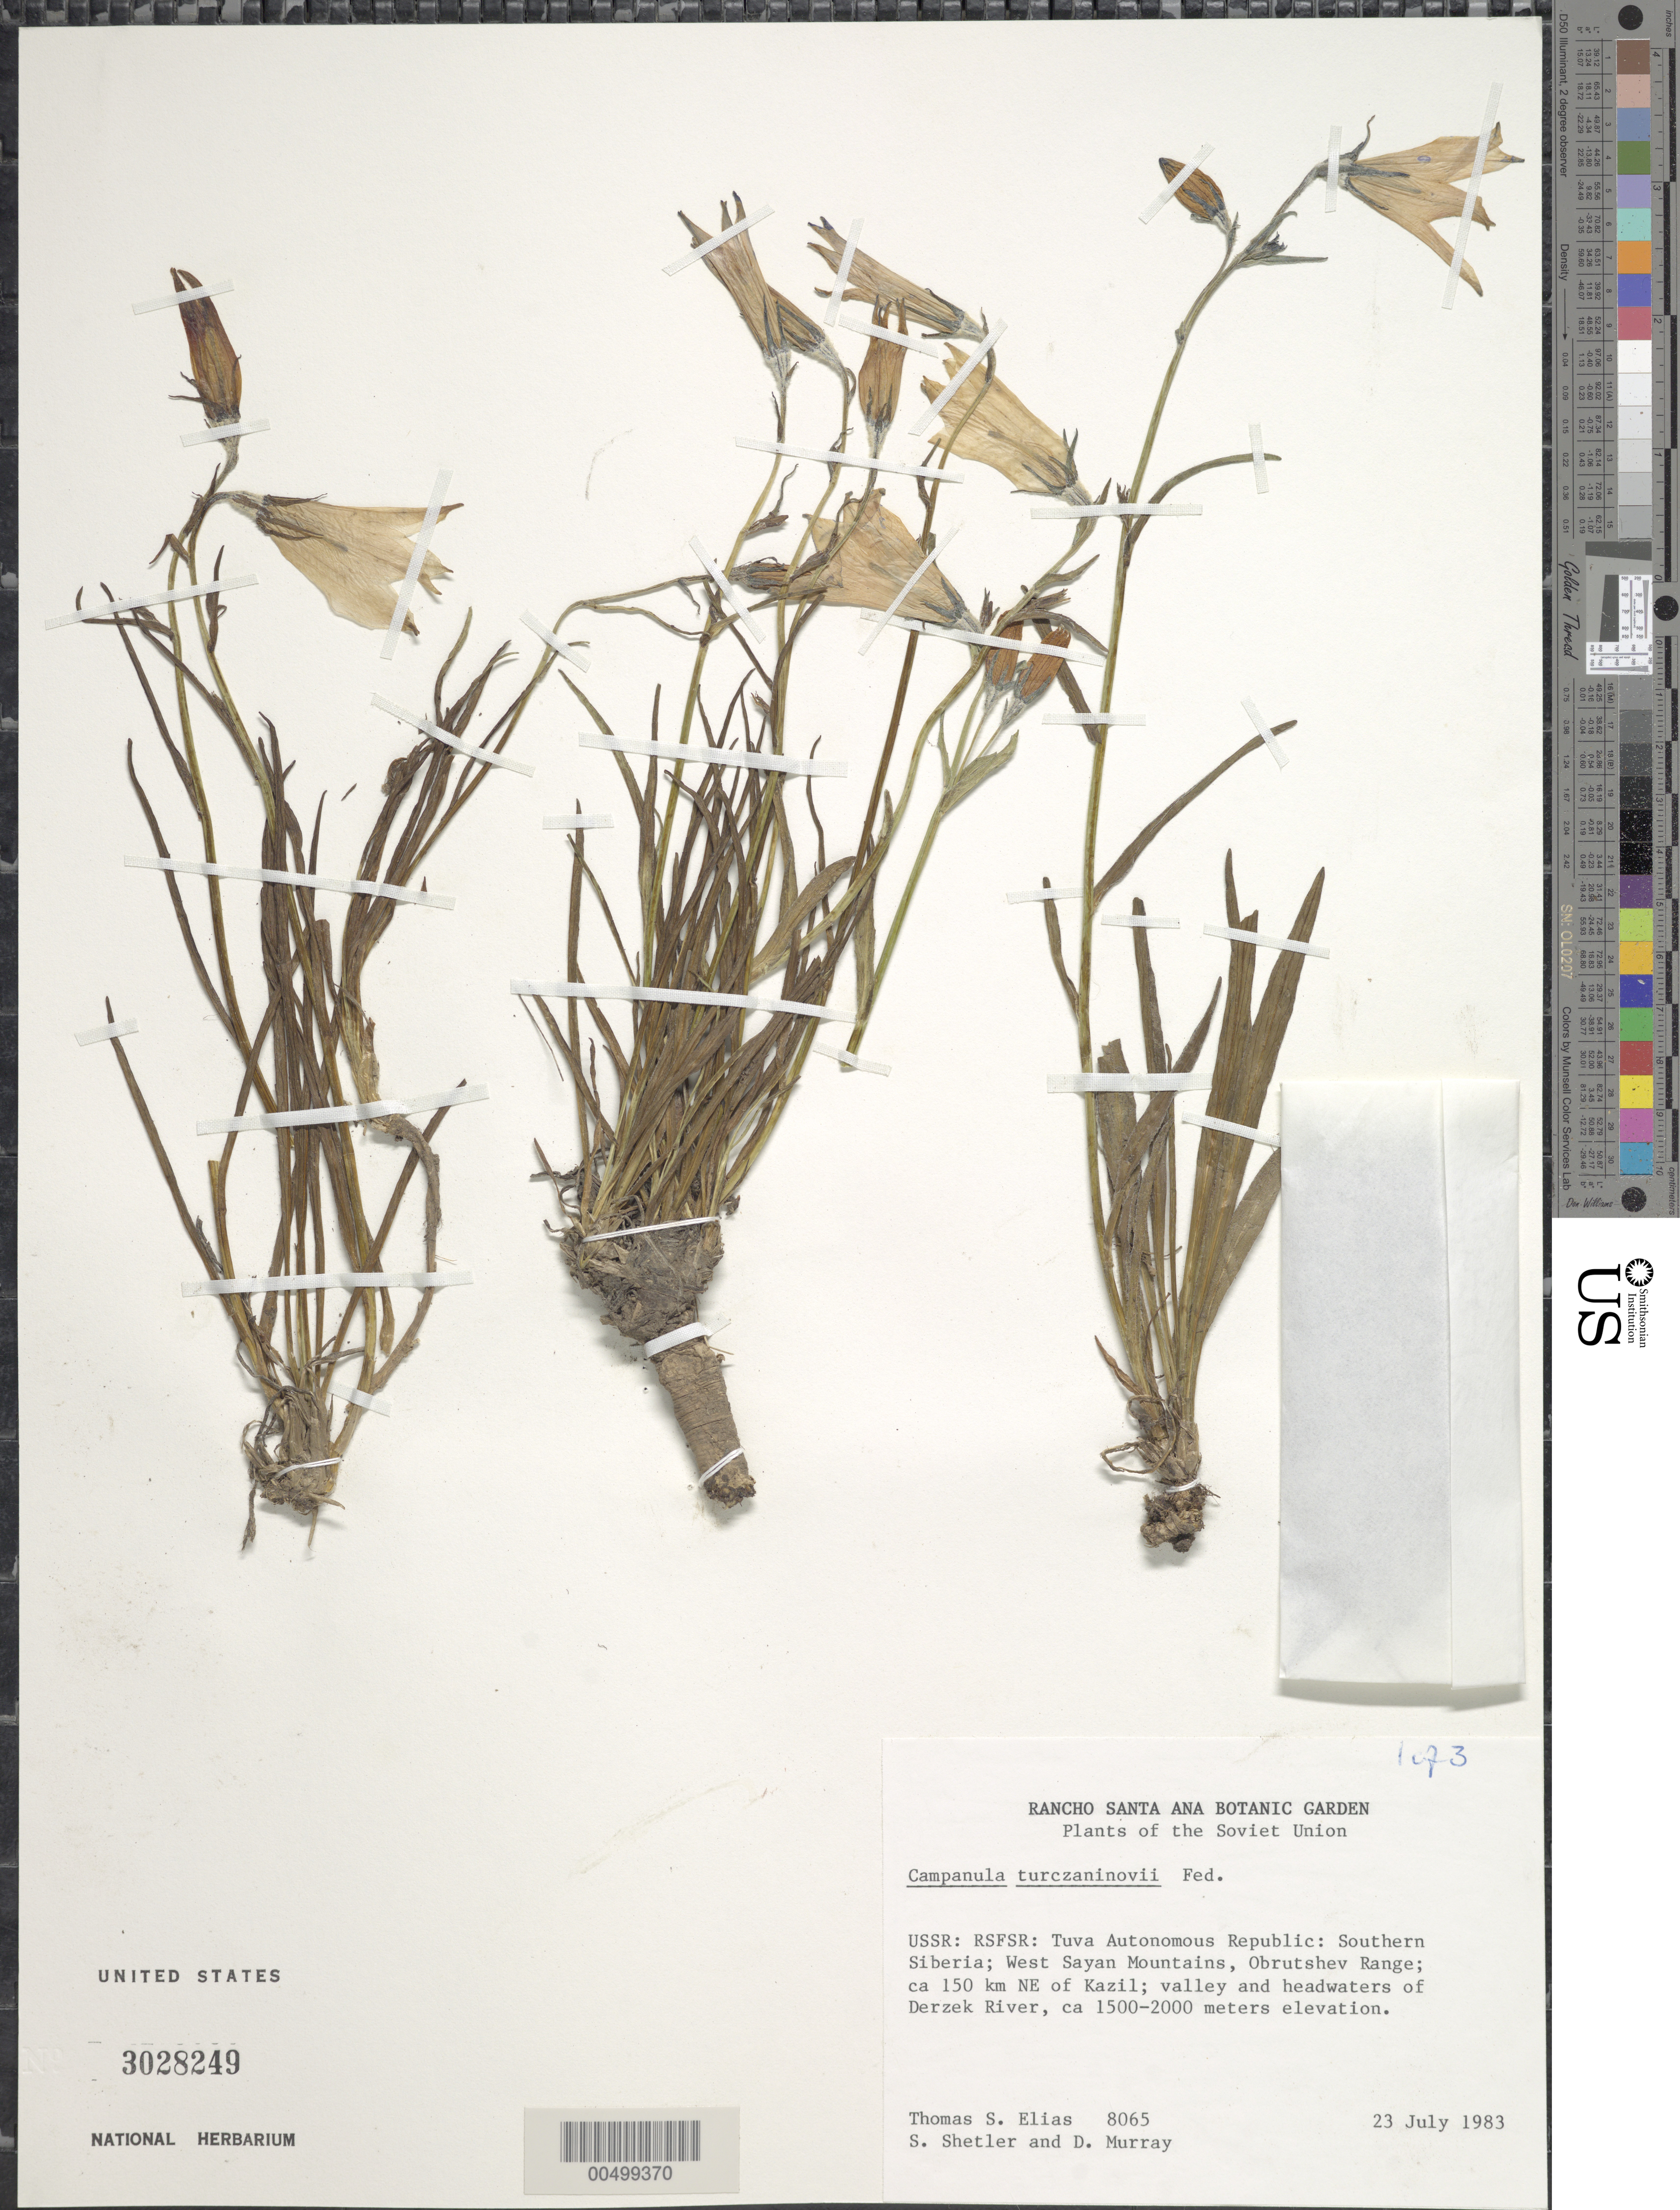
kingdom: Plantae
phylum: Tracheophyta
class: Magnoliopsida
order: Asterales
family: Campanulaceae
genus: Campanula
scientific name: Campanula turczaninovii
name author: Fed.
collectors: T. Elias, S. Shetler & D. F. Murray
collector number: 8065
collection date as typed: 23 Jul 1983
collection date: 1983-07-23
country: Russian Federation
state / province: Tuva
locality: West Sayan Mountains, Obrutshev Range, ca. 150 km NE of Kazil [Kyzyl], valley and headwaters of Derzek River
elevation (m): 1500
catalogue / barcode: US 3028249